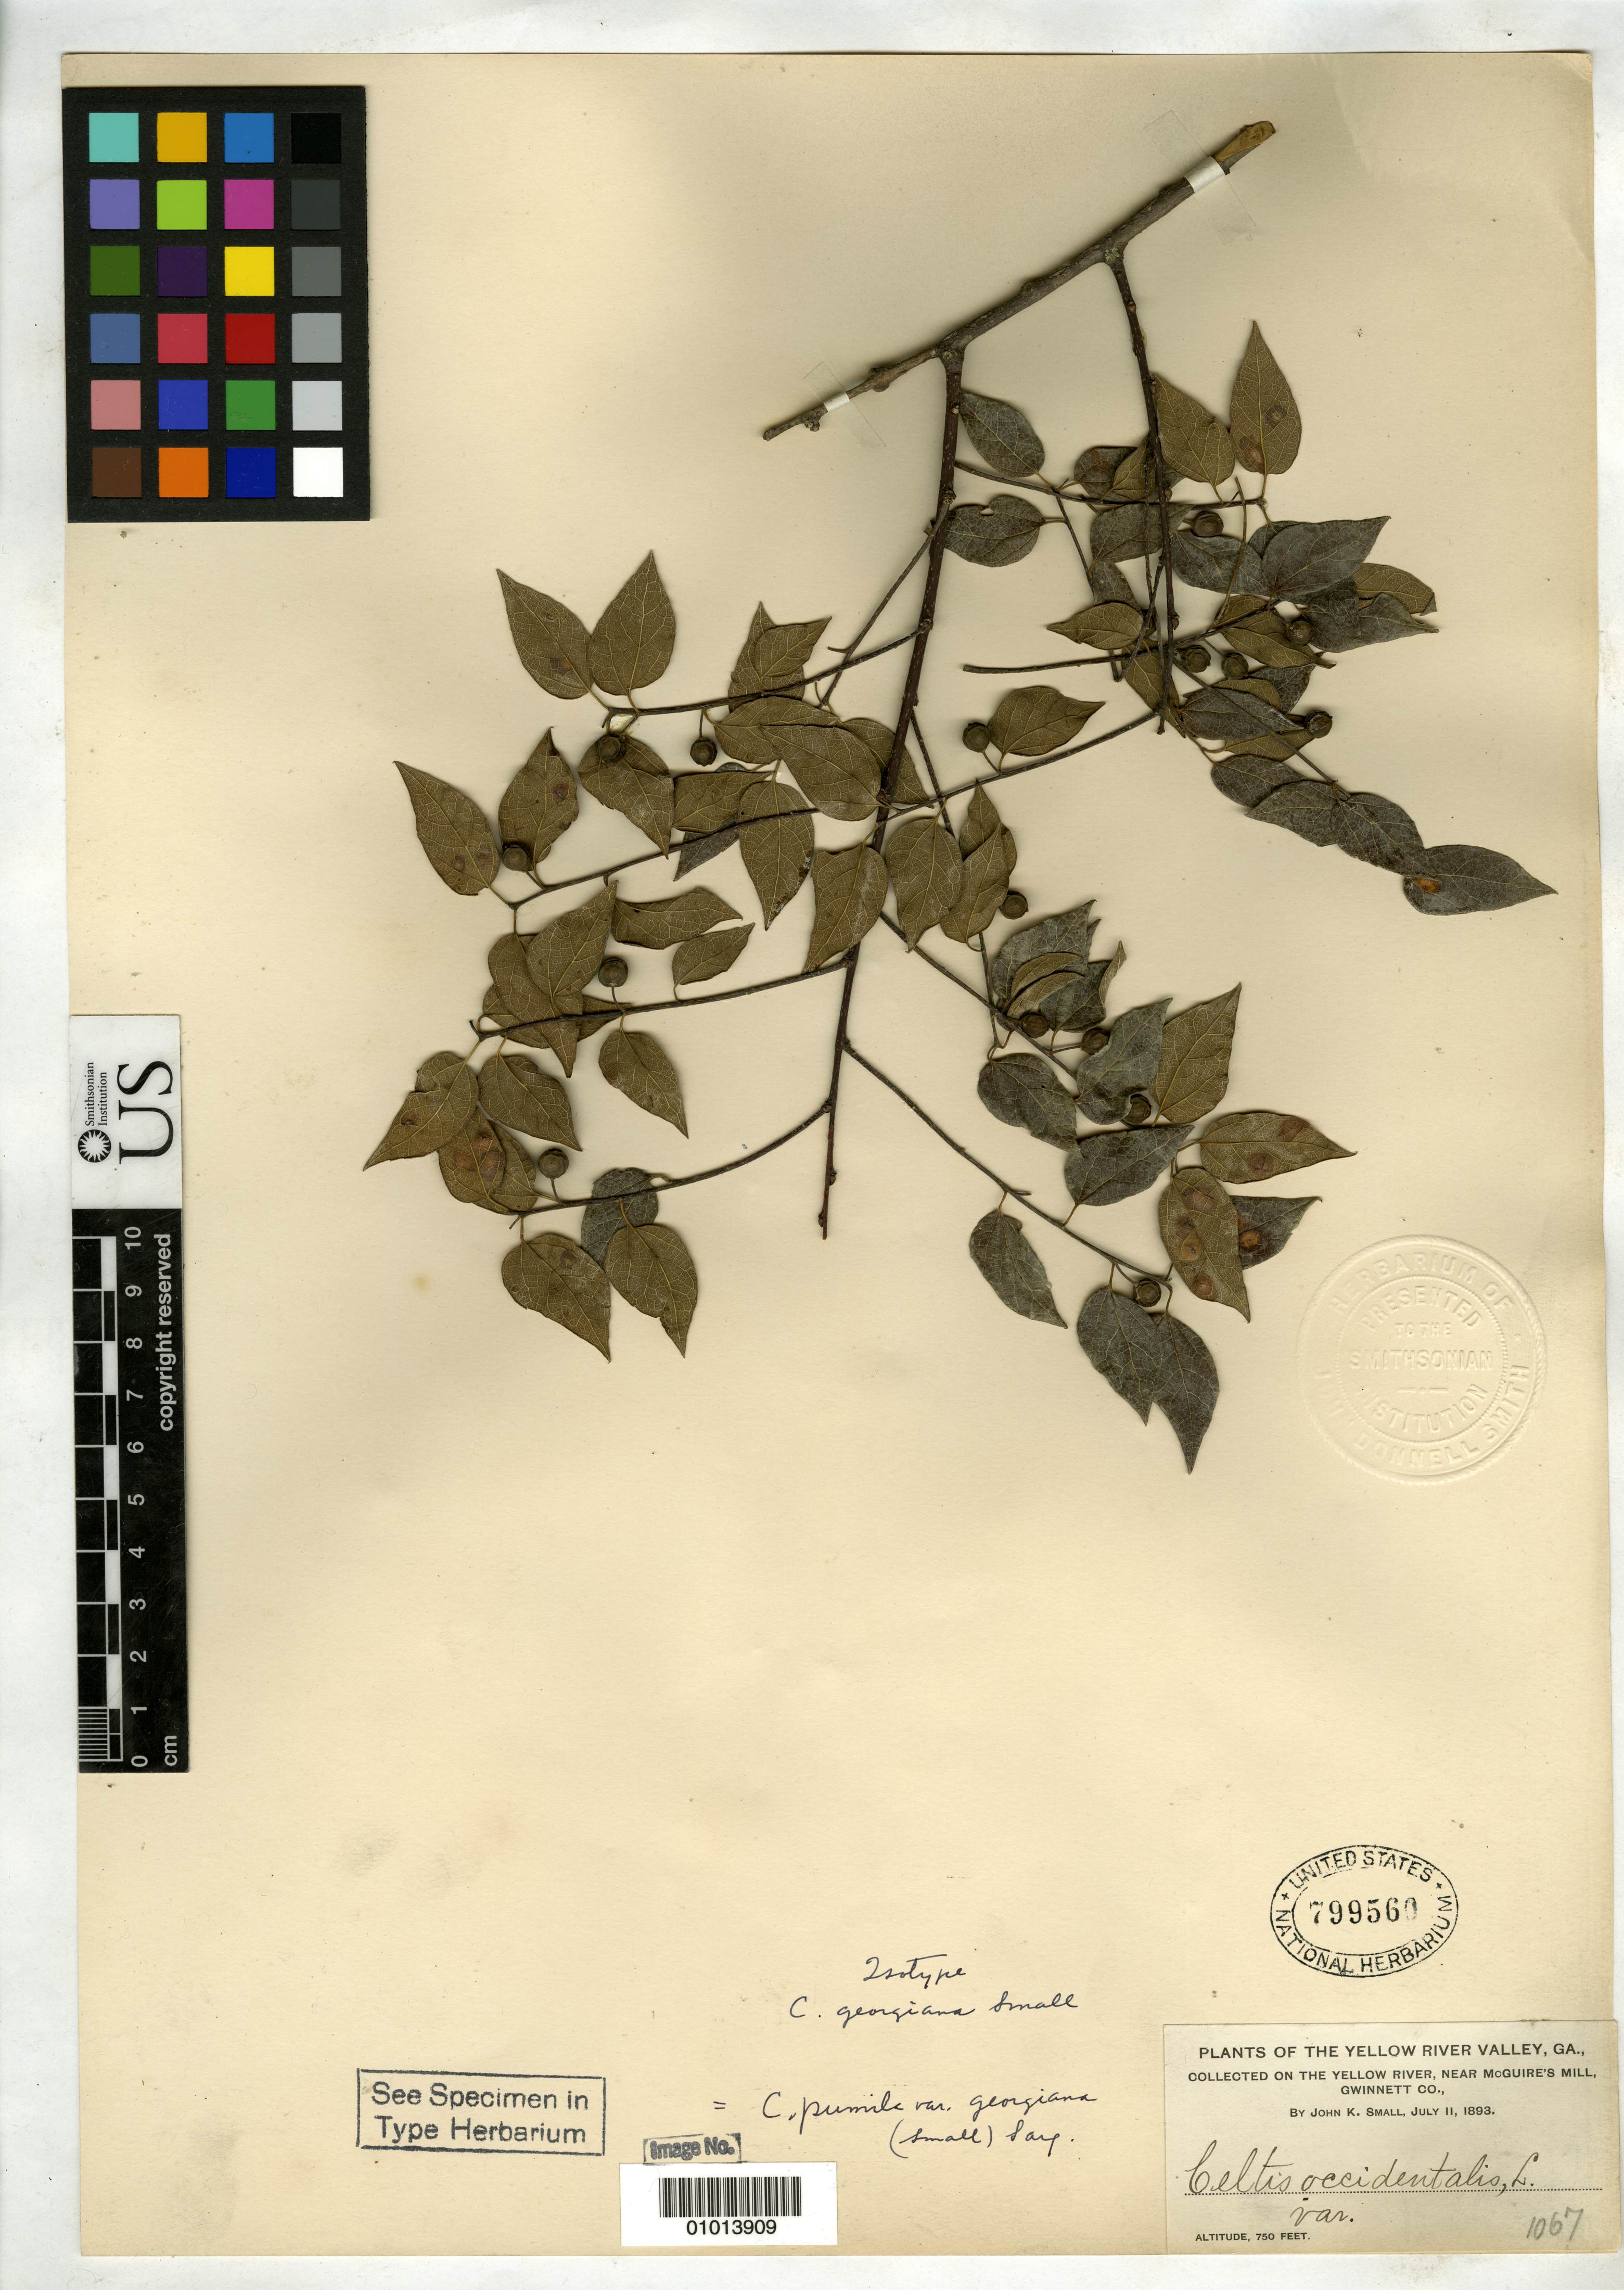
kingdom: Plantae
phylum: Tracheophyta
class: Magnoliopsida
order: Rosales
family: Cannabaceae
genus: Celtis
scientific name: Celtis georgiana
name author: Small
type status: Type Collection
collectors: J. K. Small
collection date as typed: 11 Jul 1893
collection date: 1893-07-11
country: United States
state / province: Georgia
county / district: Gwinnett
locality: Yellow River, near McGuire's Mill.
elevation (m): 229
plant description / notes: Specimen ex John Donnell Smith herbarium.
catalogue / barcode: US 799560